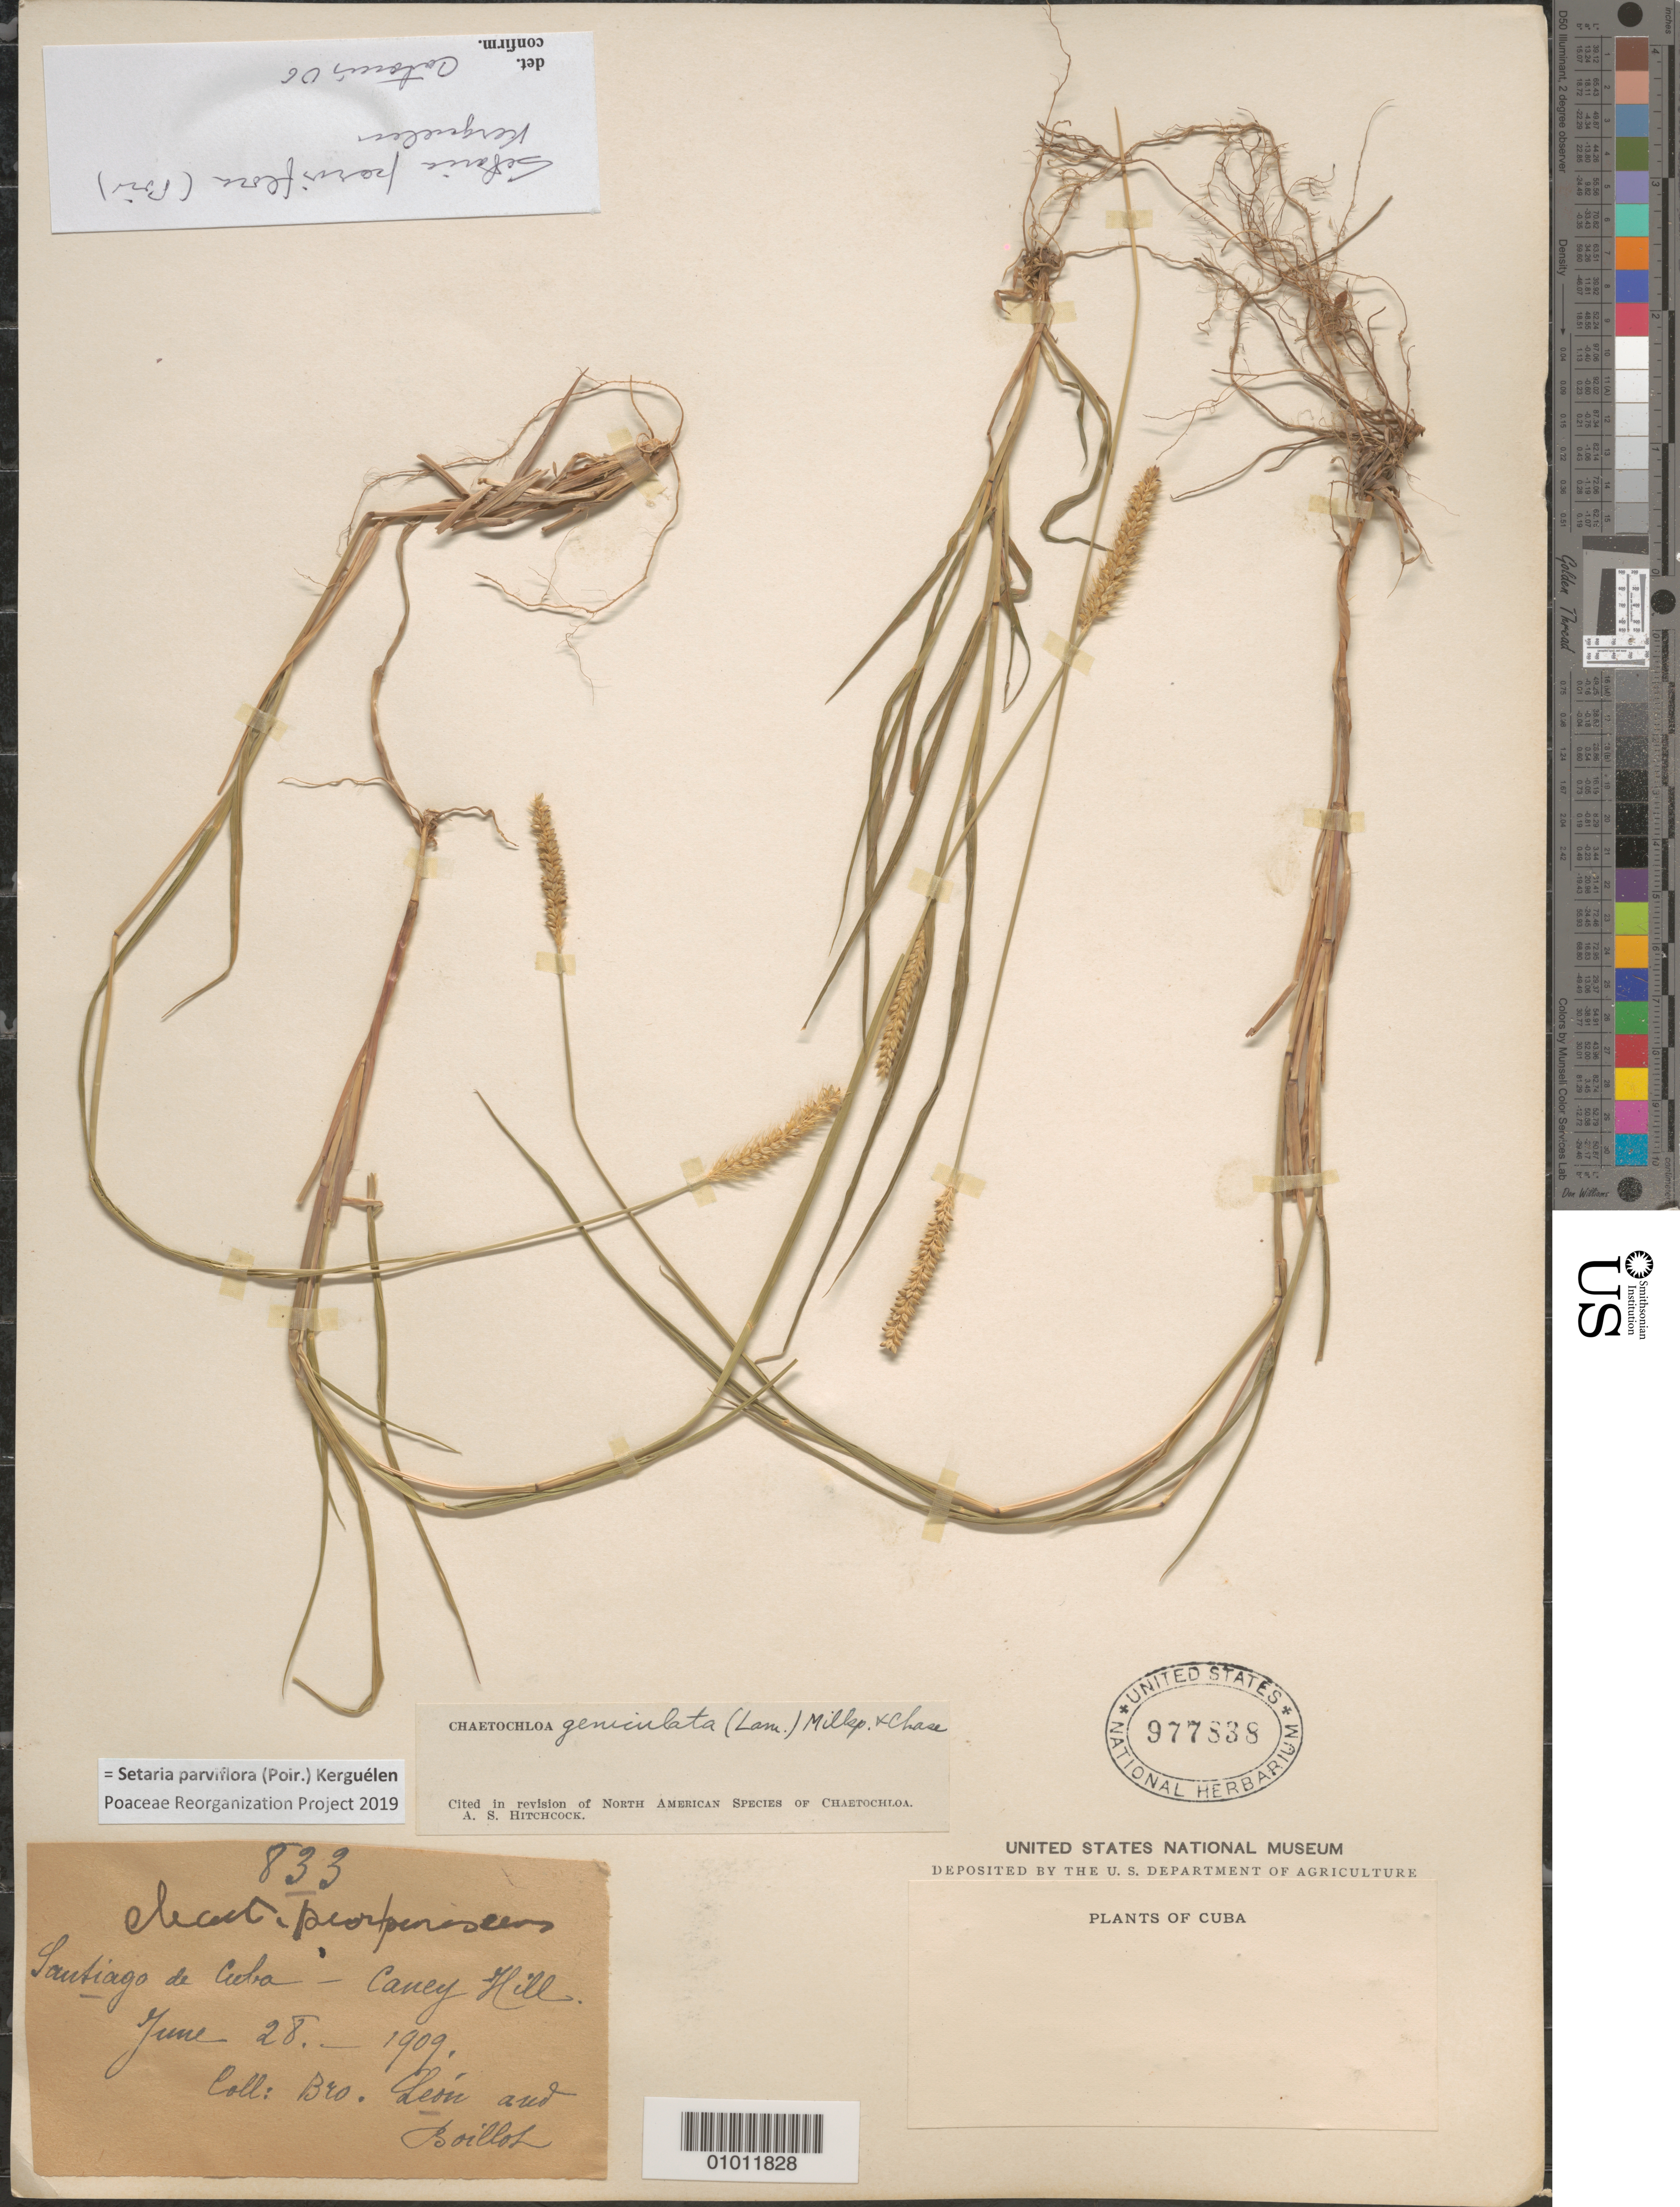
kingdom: Plantae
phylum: Tracheophyta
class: Liliopsida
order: Poales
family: Poaceae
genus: Setaria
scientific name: Setaria parviflora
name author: (Poir.) Kerguélen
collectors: Bro. León & -. Boillot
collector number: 833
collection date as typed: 28 Jun 1909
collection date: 1909-06-28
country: Cuba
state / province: Santiago de Cuba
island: Cuba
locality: Caney Hill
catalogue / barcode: US 977838